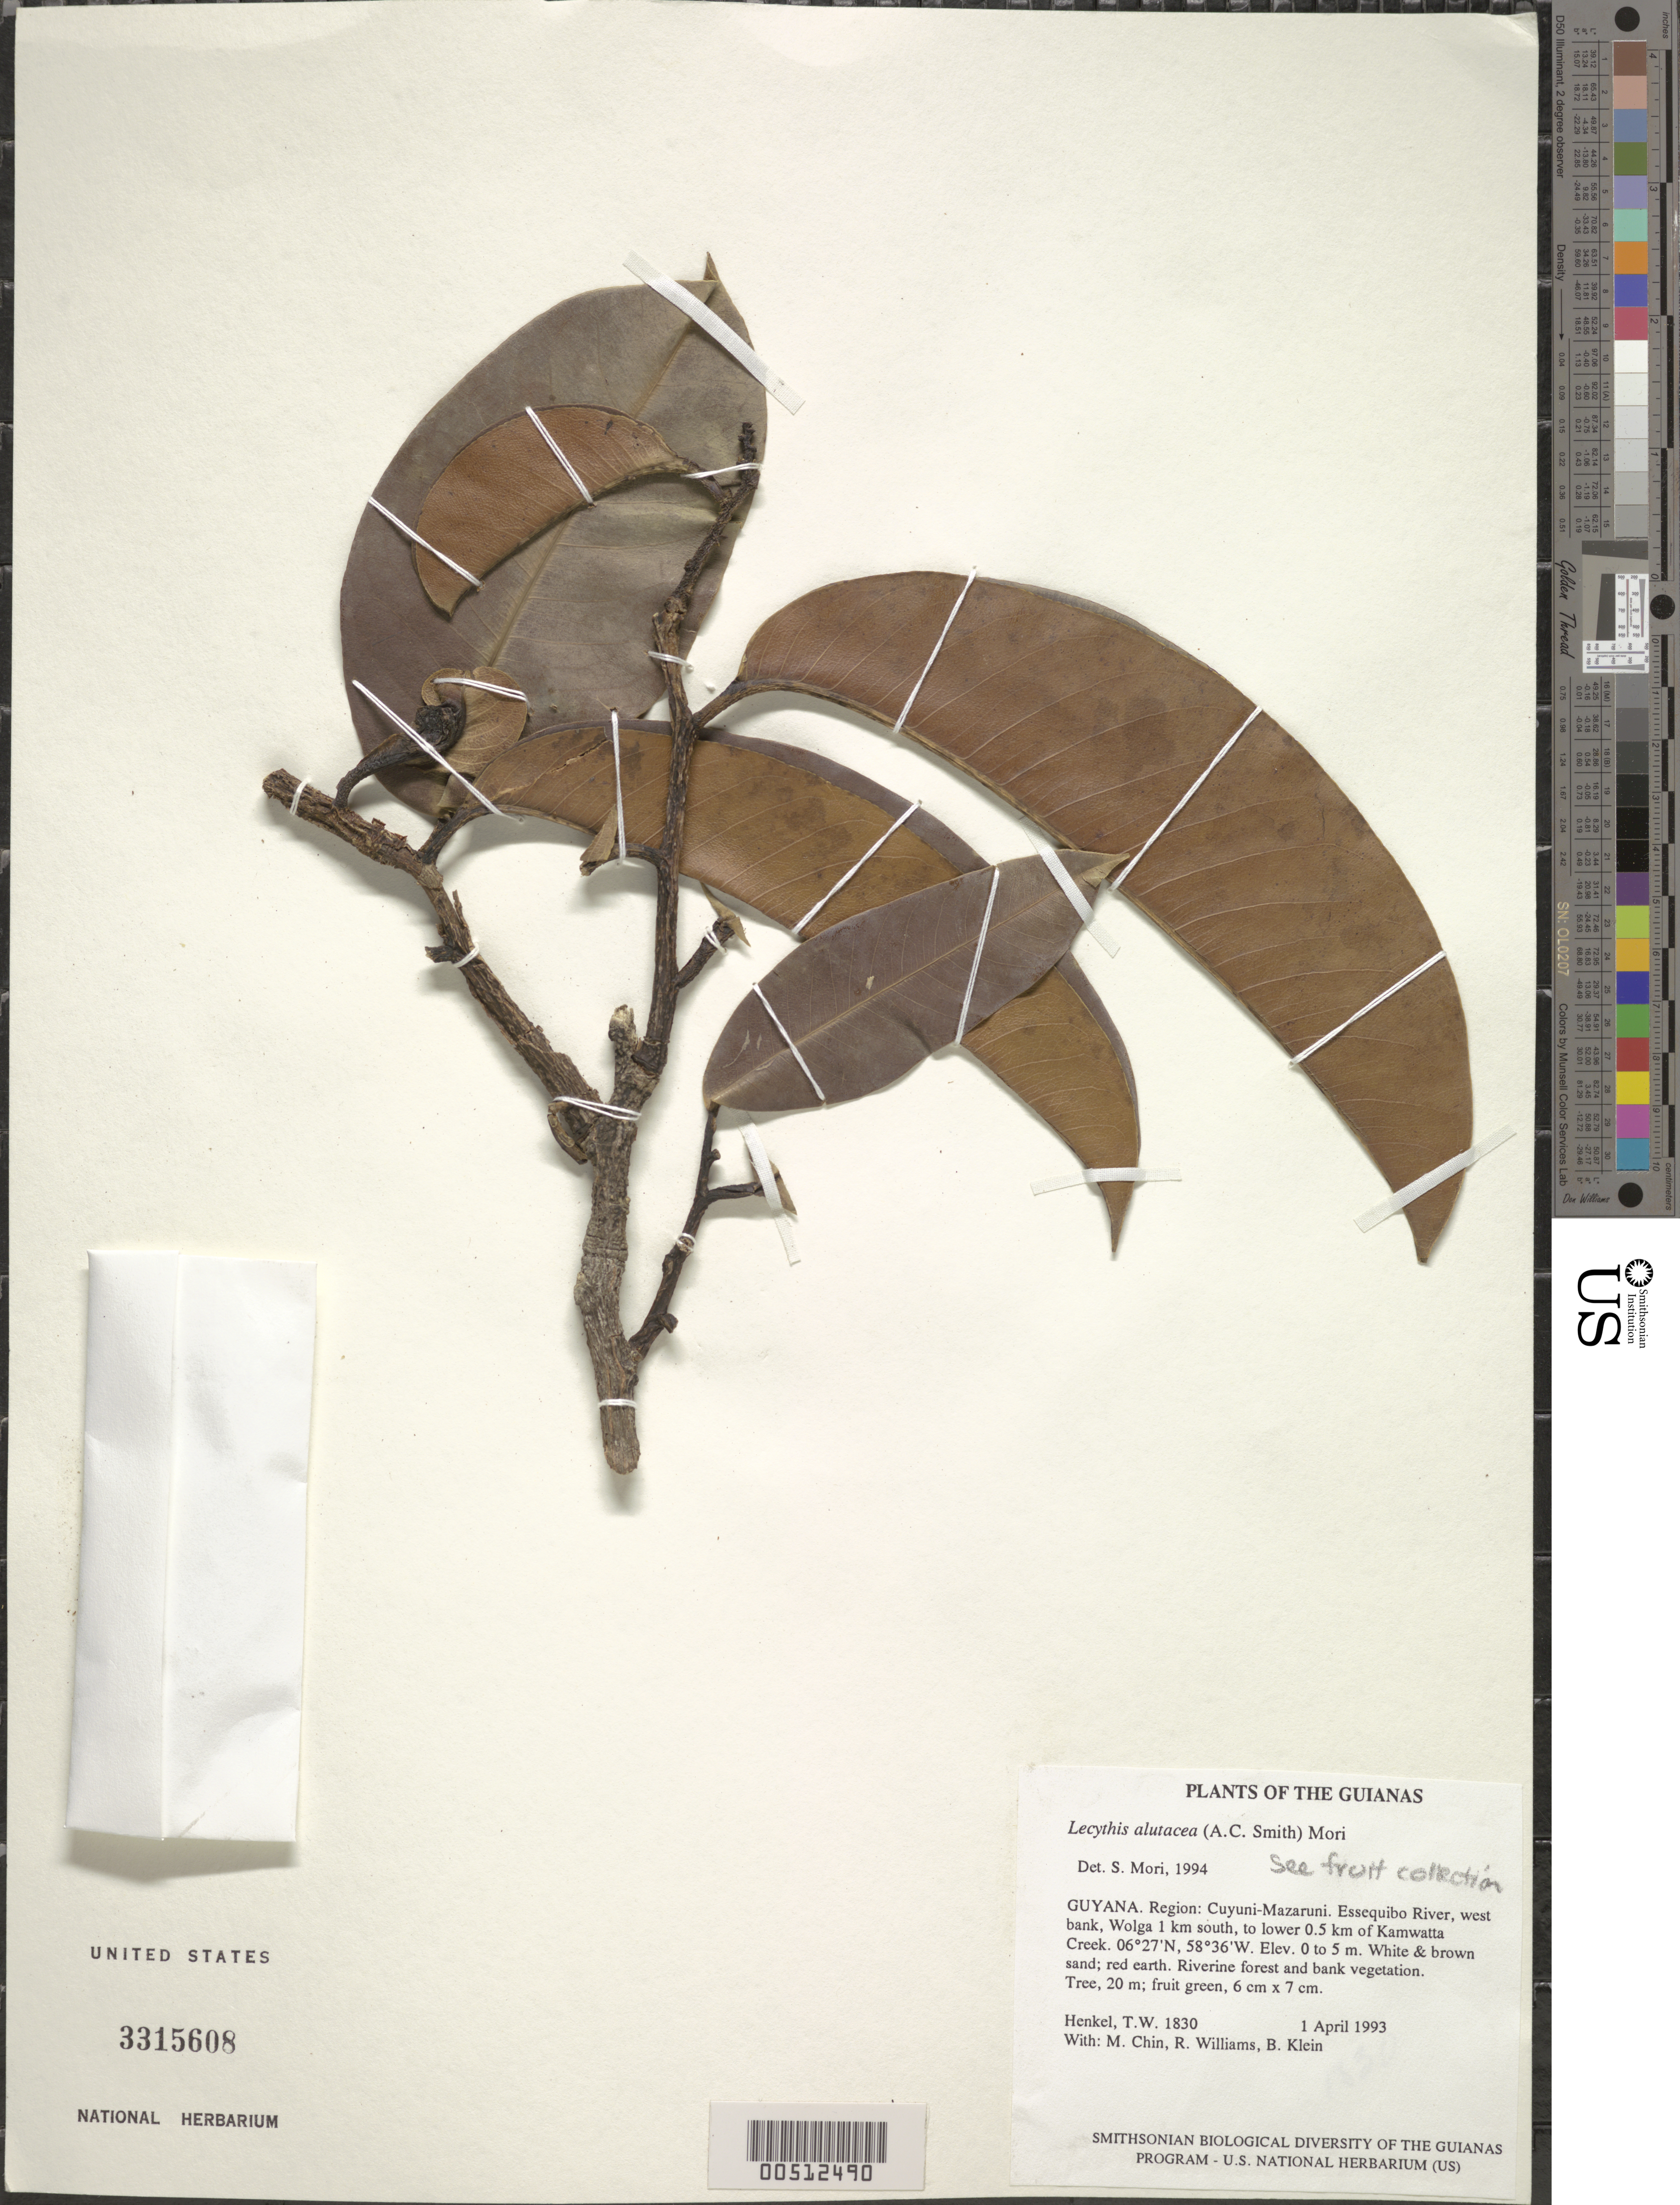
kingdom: Plantae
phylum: Tracheophyta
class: Magnoliopsida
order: Ericales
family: Lecythidaceae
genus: Lecythis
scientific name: Lecythis alutacea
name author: (A.C. Sm.) S.A. Mori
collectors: T. Henkel, M. Chin, R. Williams & B. Klein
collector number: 1830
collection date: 1993-04-01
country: Guyana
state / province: Cuyuni-Mazaruni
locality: Region Cuyuni-Mazaruni, Essequibo River, west bank, Wolga 1 km south, to lower 0.5 km of Kamwatta Creek.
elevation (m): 0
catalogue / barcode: US 3315608